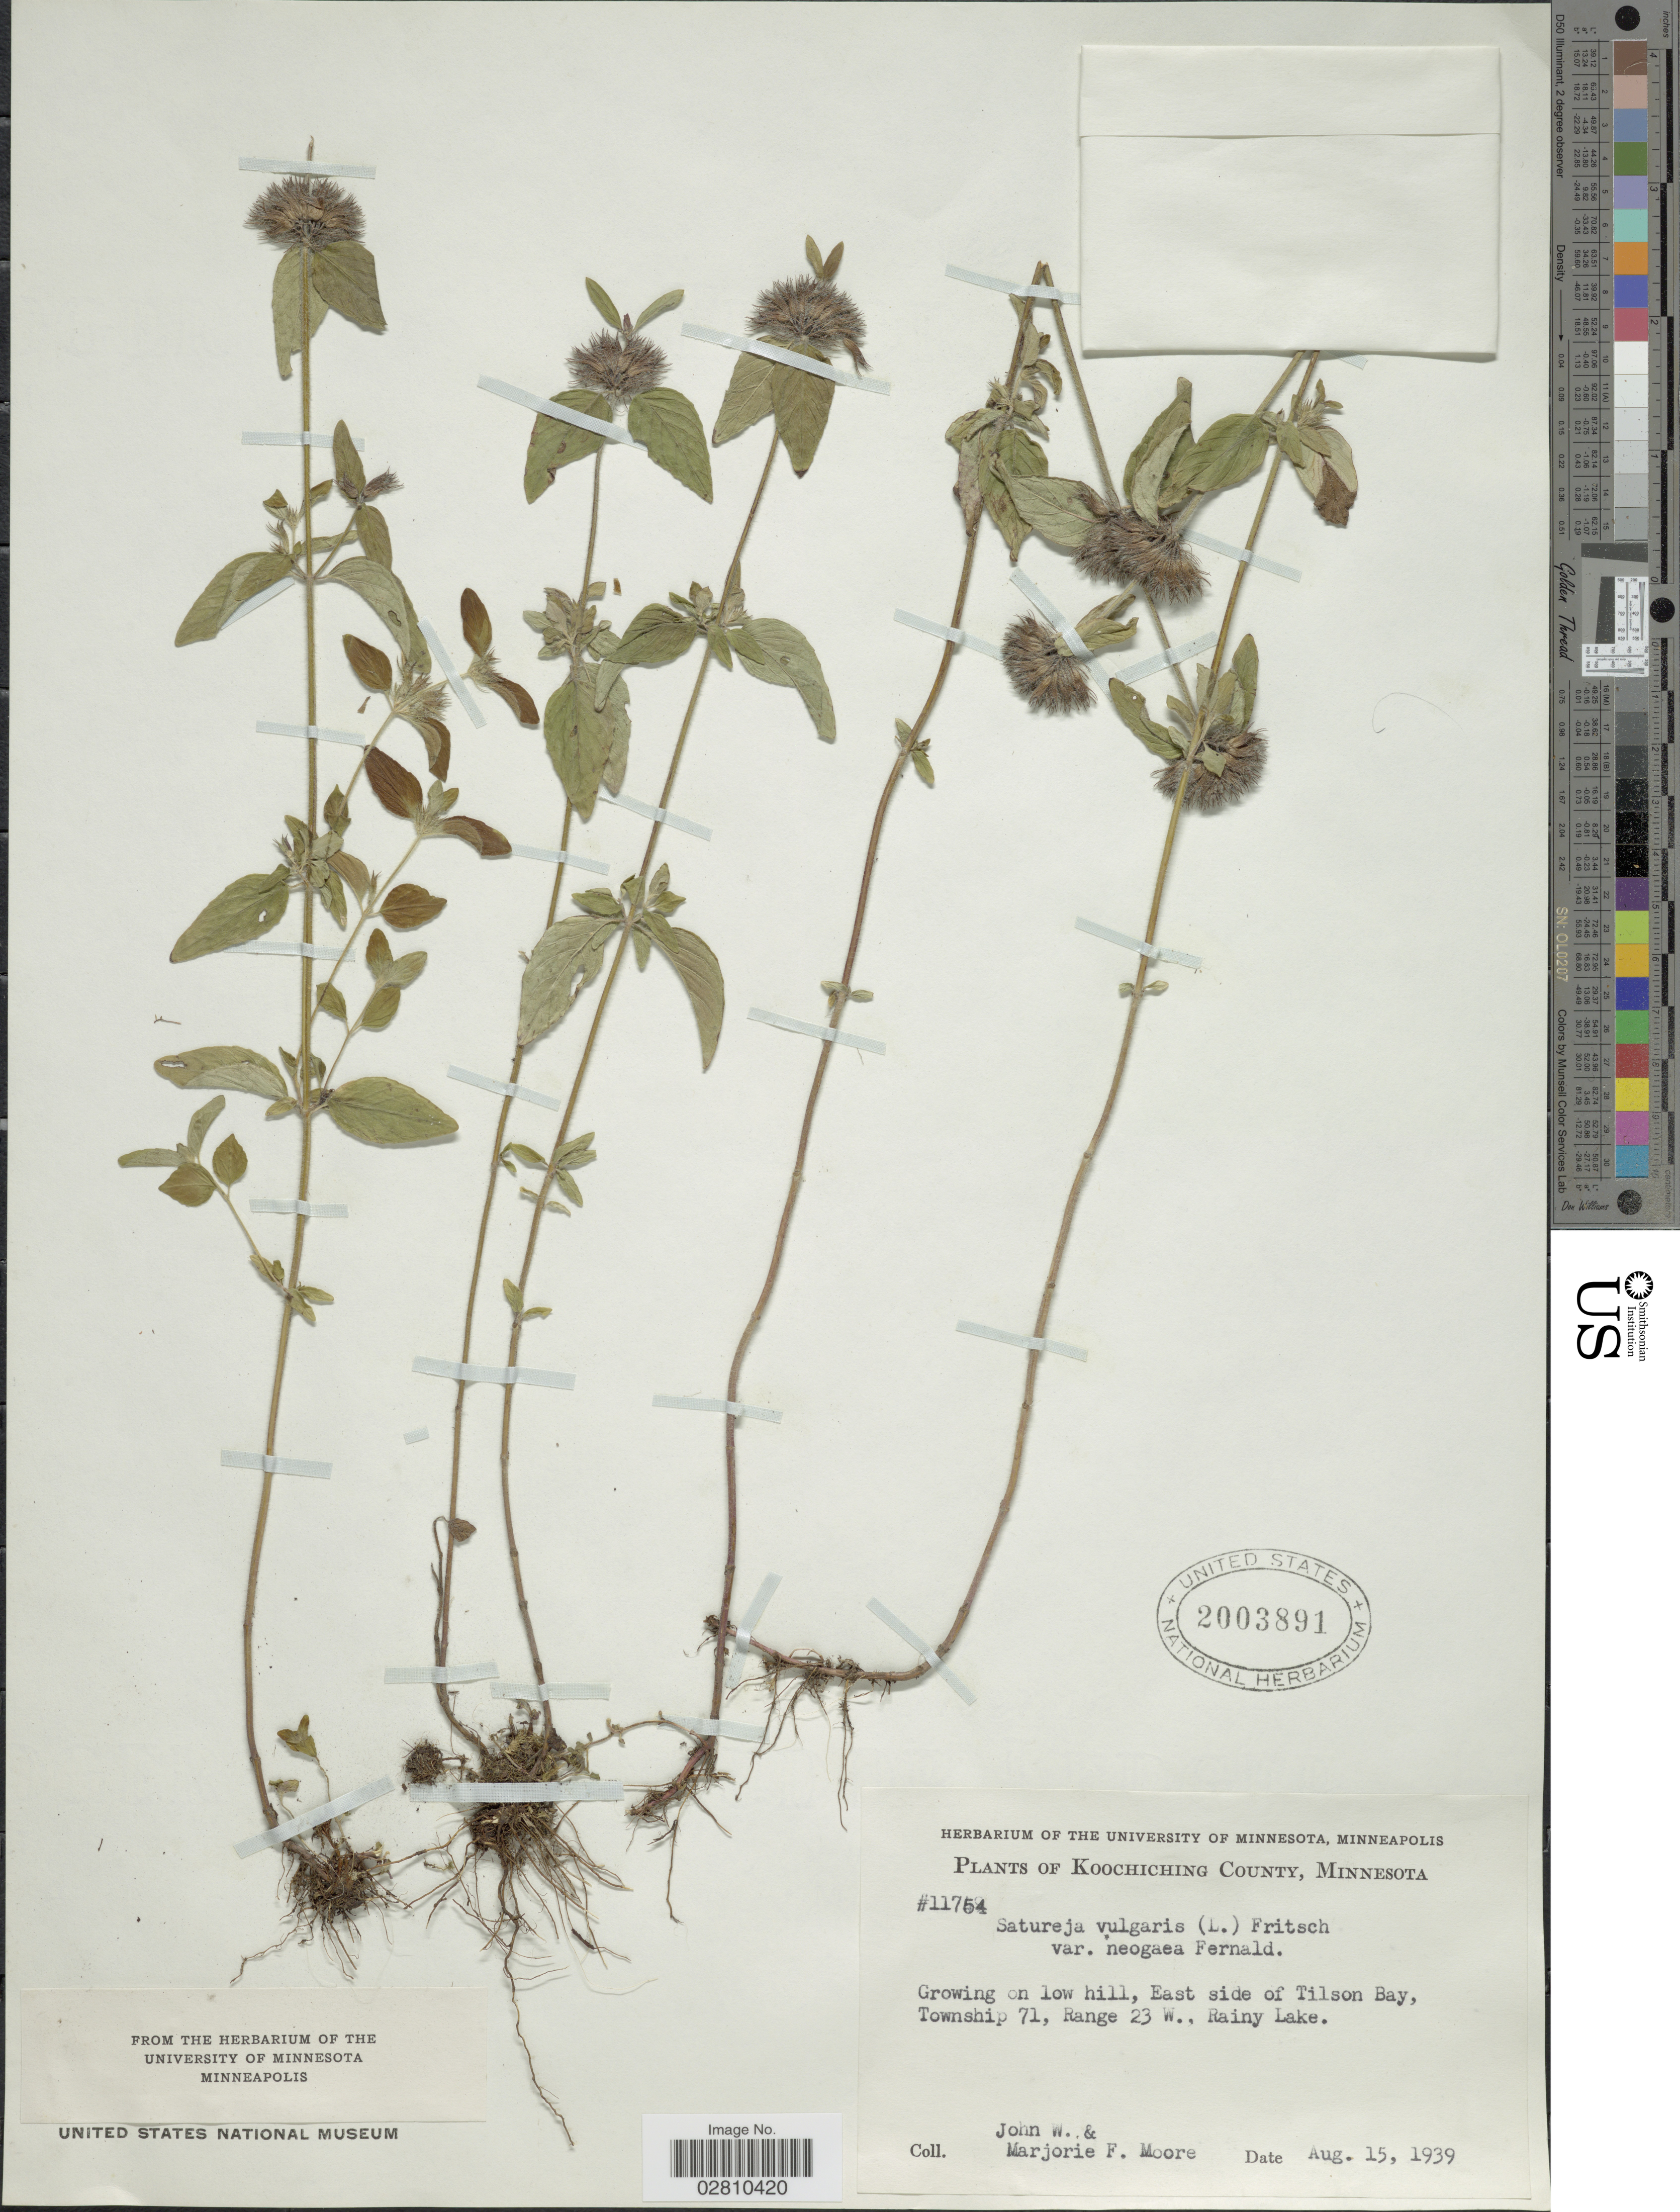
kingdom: Plantae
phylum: Tracheophyta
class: Magnoliopsida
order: Lamiales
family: Lamiaceae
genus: Clinopodium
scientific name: Clinopodium vulgare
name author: L.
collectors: J. Moore & M. F. Moore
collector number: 11754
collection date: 1939-08-15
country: United States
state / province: Minnesota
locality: Koochiching County. Growing on low hill, East side of Tilson Bay, Township 71, Range 23 W., Rainy Lake.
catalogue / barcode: US 2003891